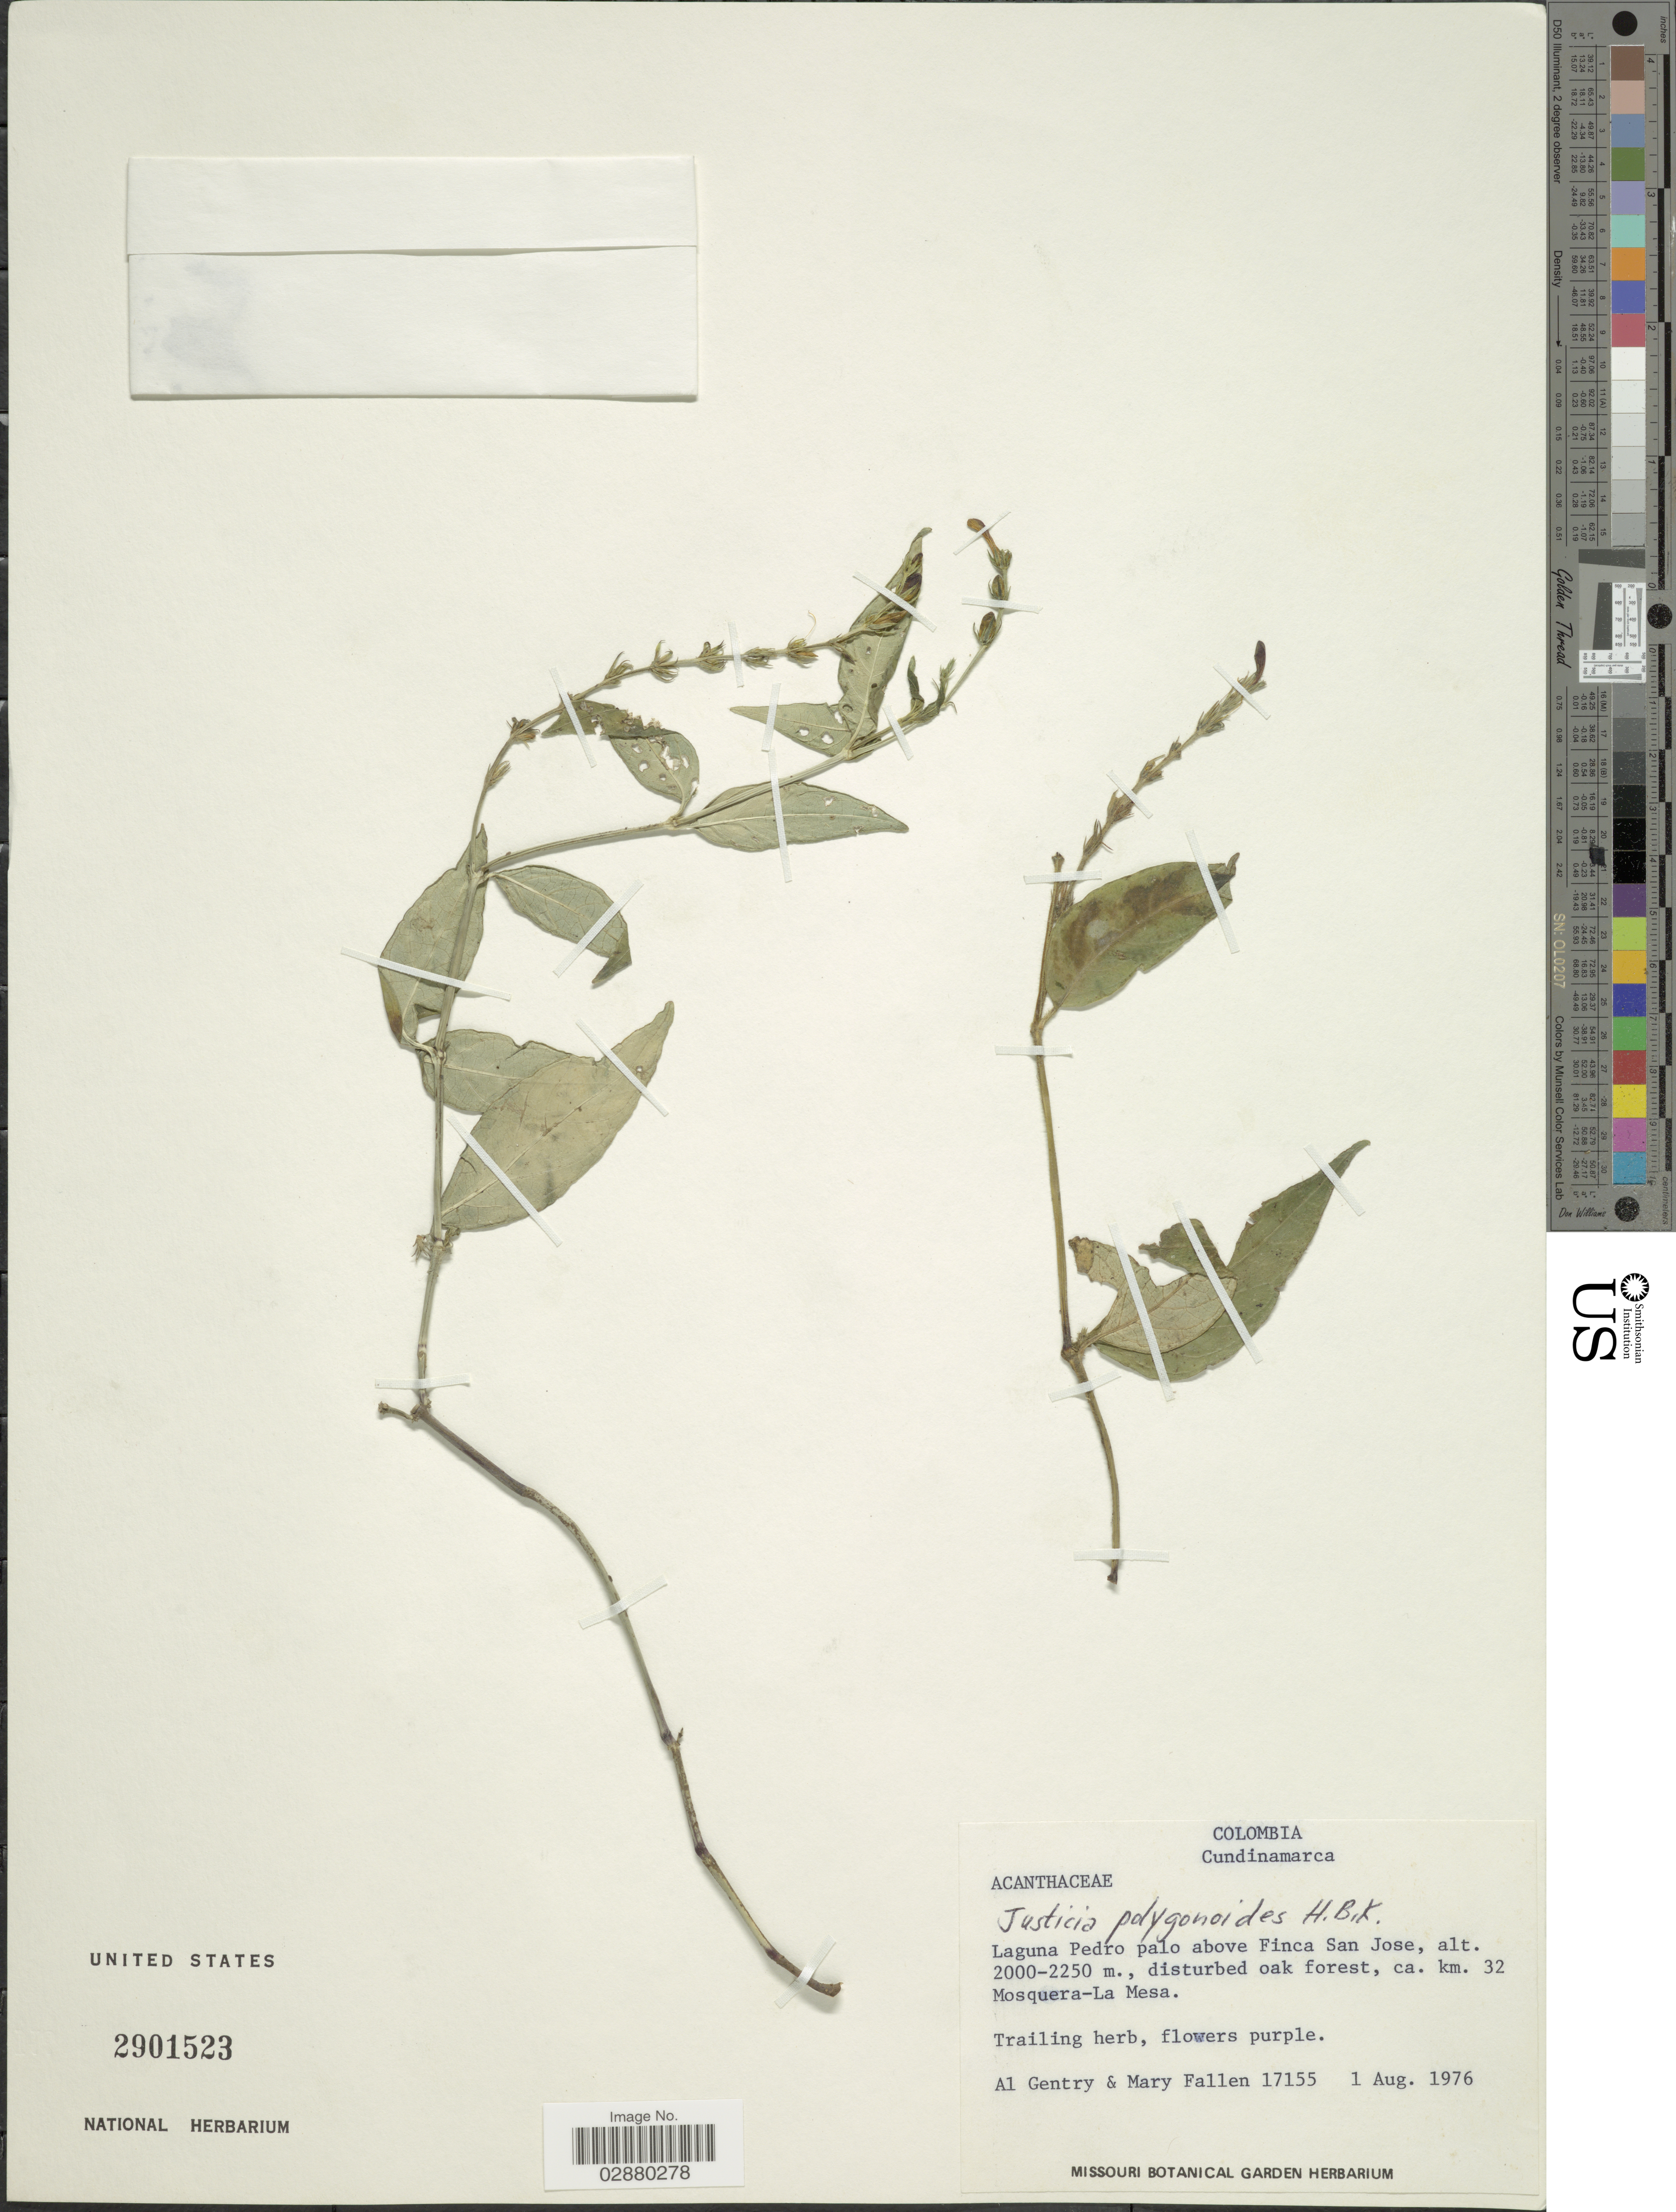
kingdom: Plantae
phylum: Tracheophyta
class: Magnoliopsida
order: Lamiales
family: Acanthaceae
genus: Justicia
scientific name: Justicia polygonoides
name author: Kunth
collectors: A. H. Gentry & M. Fallen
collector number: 17155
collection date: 1976-08-01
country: Colombia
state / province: Cundinamarca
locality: Laguna Pedro palo above Finca San Jose, ca. km. 32 Mosquera-La Mesa.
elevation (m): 2000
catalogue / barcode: US 2901523